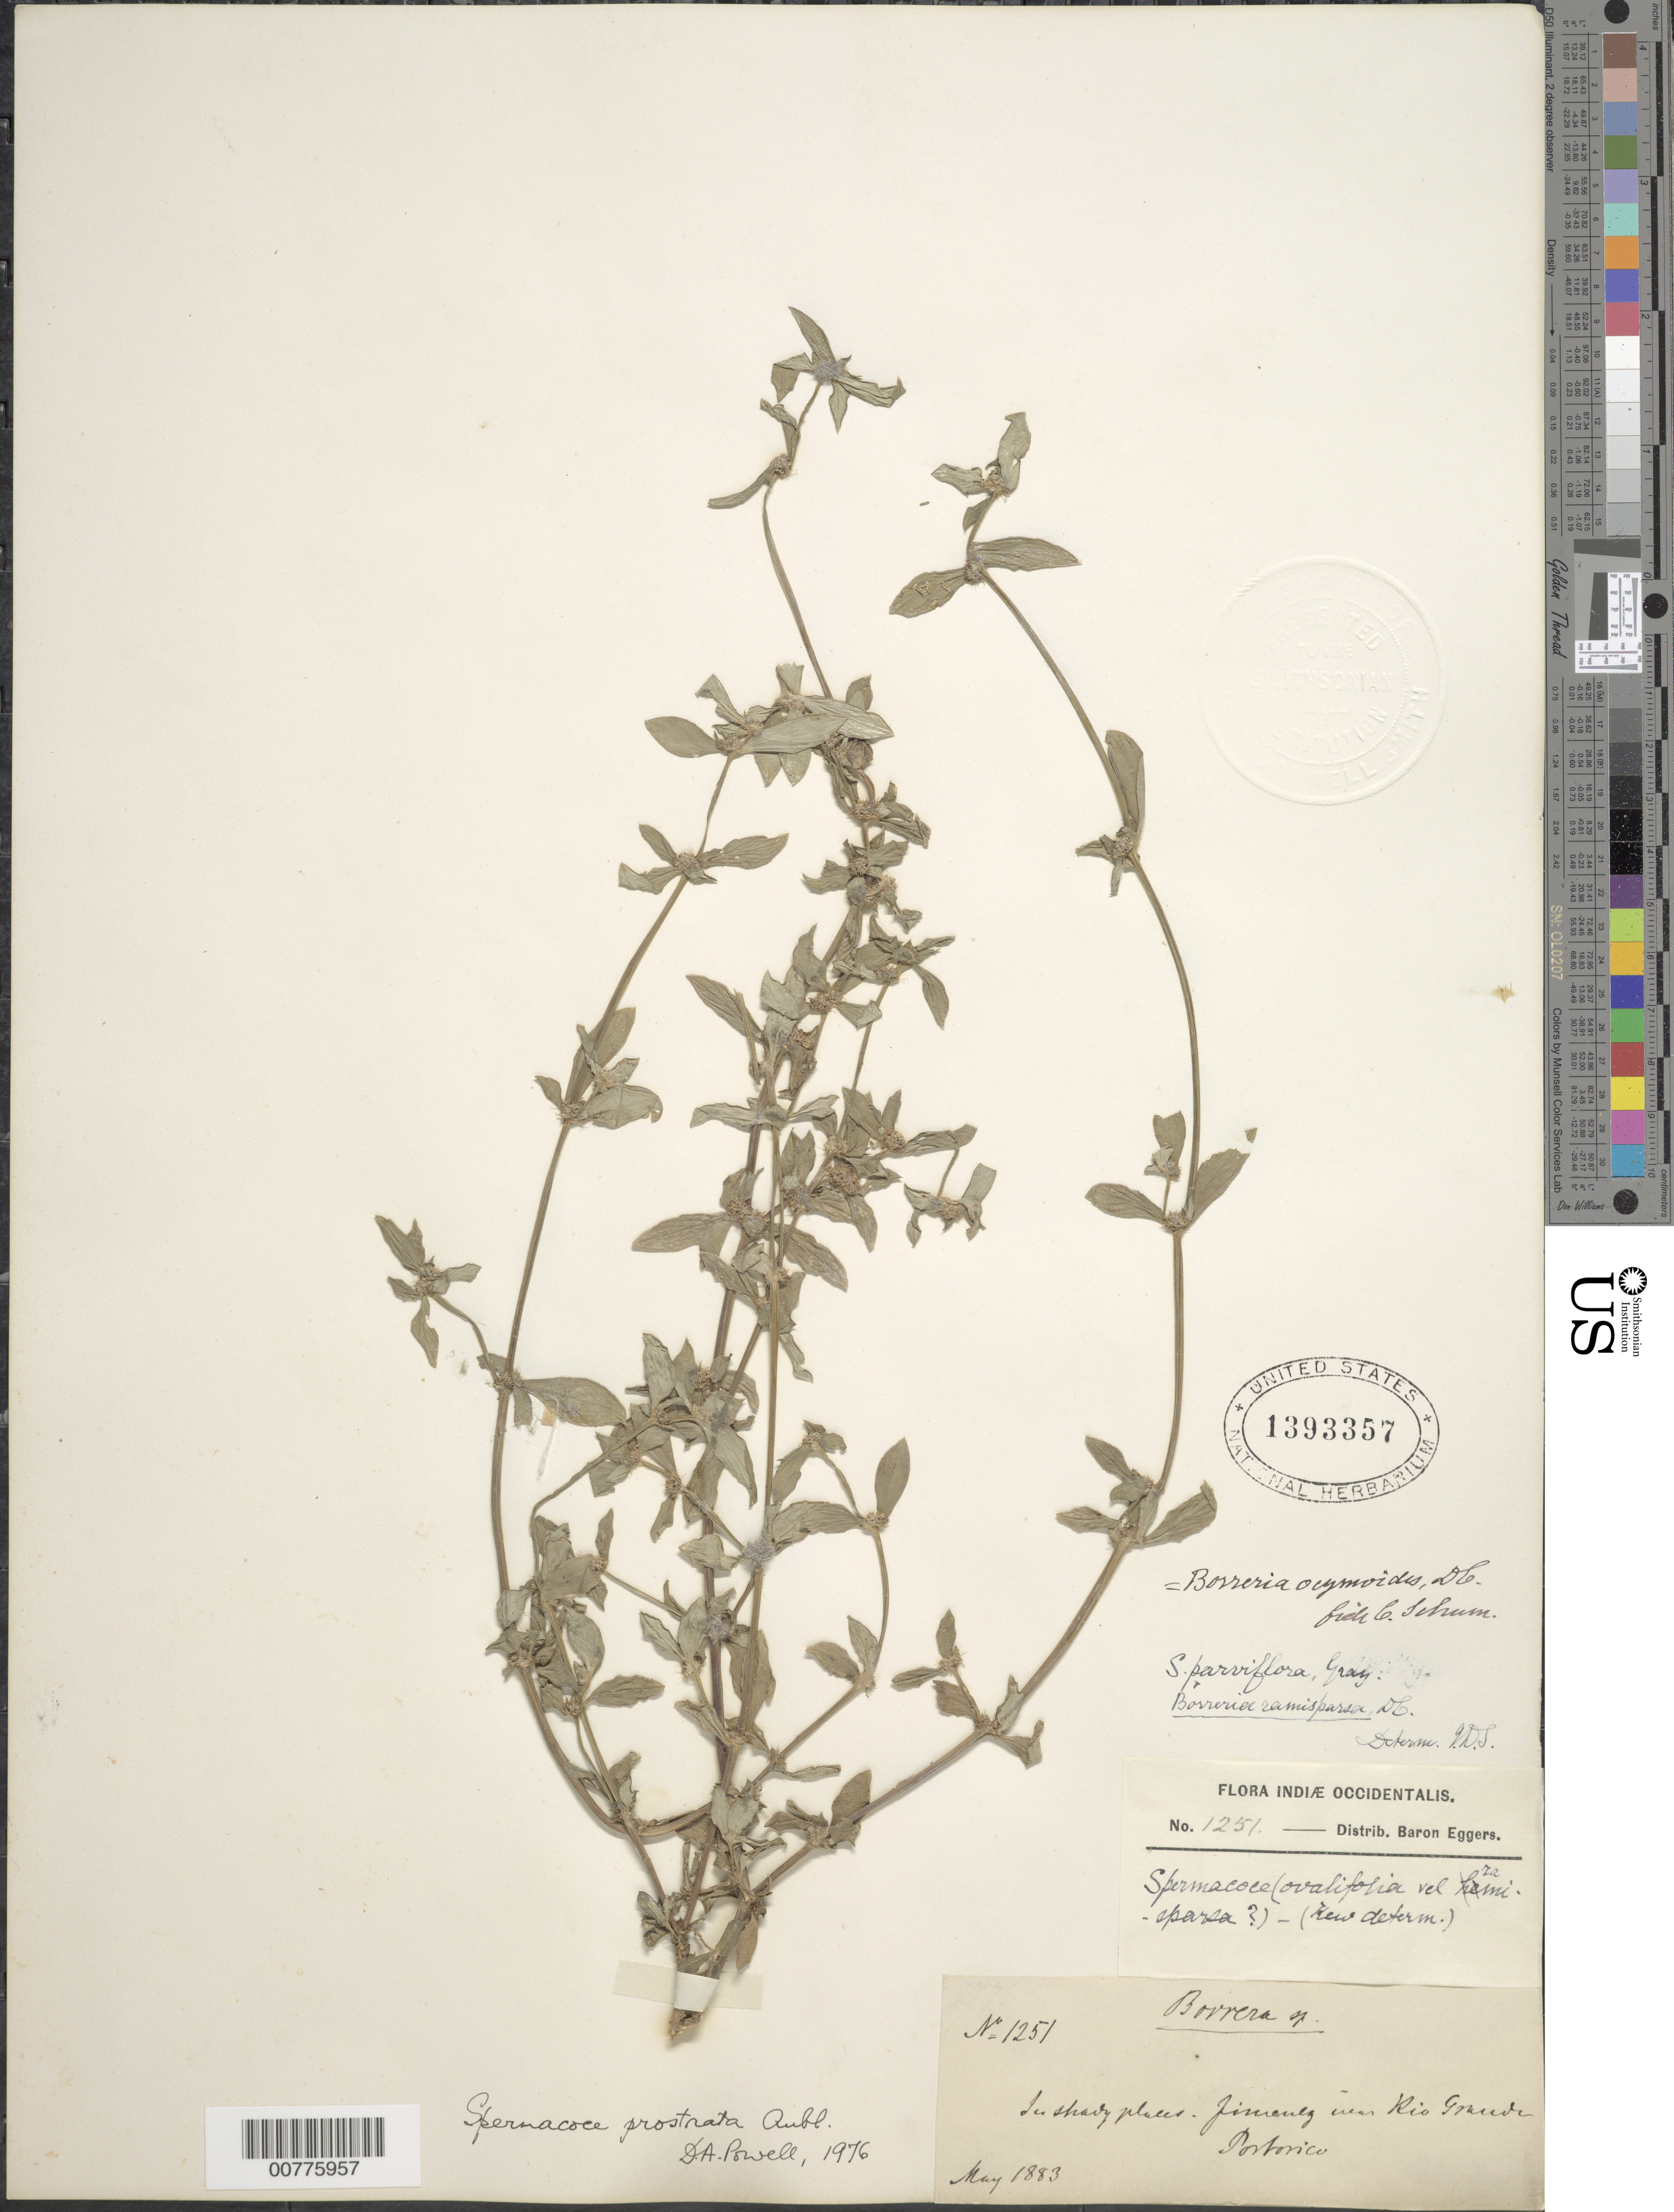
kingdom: Plantae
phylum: Tracheophyta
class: Magnoliopsida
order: Gentianales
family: Rubiaceae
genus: Spermacoce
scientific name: Spermacoce prostrata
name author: Aubl.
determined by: Powell, A.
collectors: H. F. A. von Eggers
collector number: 1251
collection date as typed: May 1883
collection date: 1883-05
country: Puerto Rico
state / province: Río Grande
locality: Jimenez near Río Grande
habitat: In shady places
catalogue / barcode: US 1393357